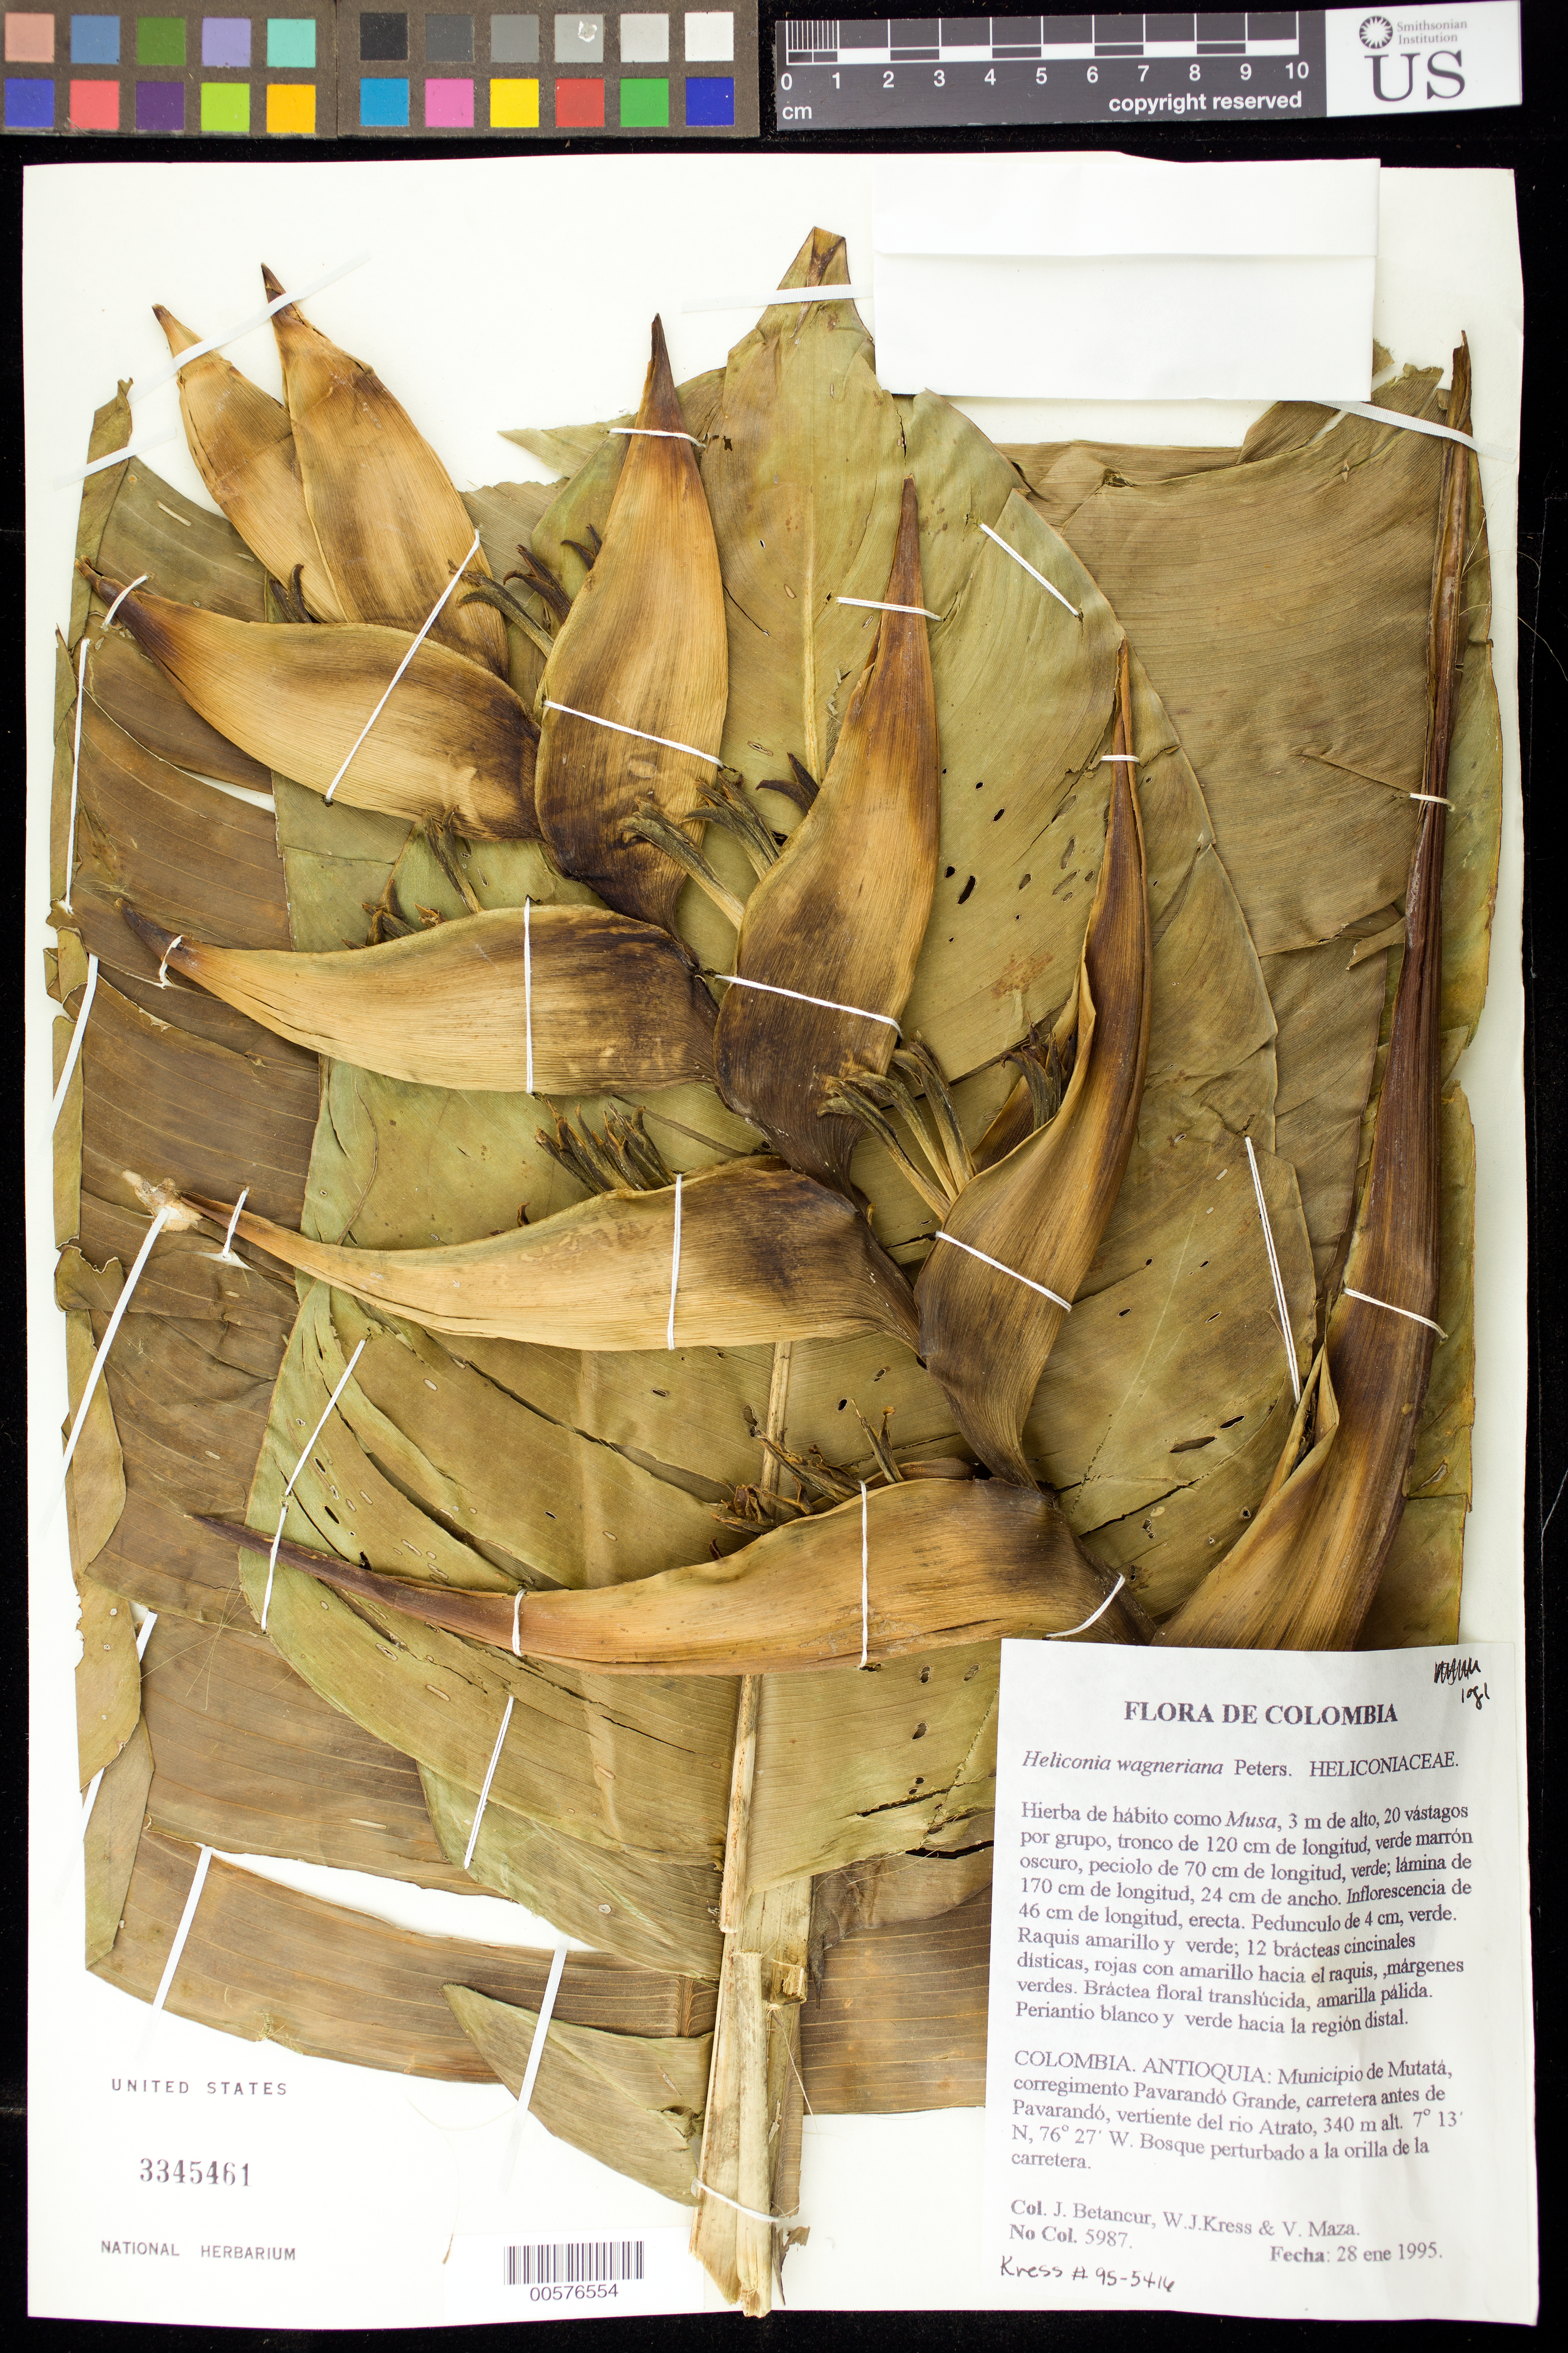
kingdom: Plantae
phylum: Tracheophyta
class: Liliopsida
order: Zingiberales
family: Heliconiaceae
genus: Heliconia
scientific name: Heliconia wagneriana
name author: Petersen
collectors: J. C. Betancur, W. J. Kress & V. Maza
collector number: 5987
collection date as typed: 28 Jan 1995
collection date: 1995-01-28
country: Colombia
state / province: Antioquia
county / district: Mutata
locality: Road between Mutata and Pavarandogrande, 10 km from the turnoff.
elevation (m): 150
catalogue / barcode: US 3345461